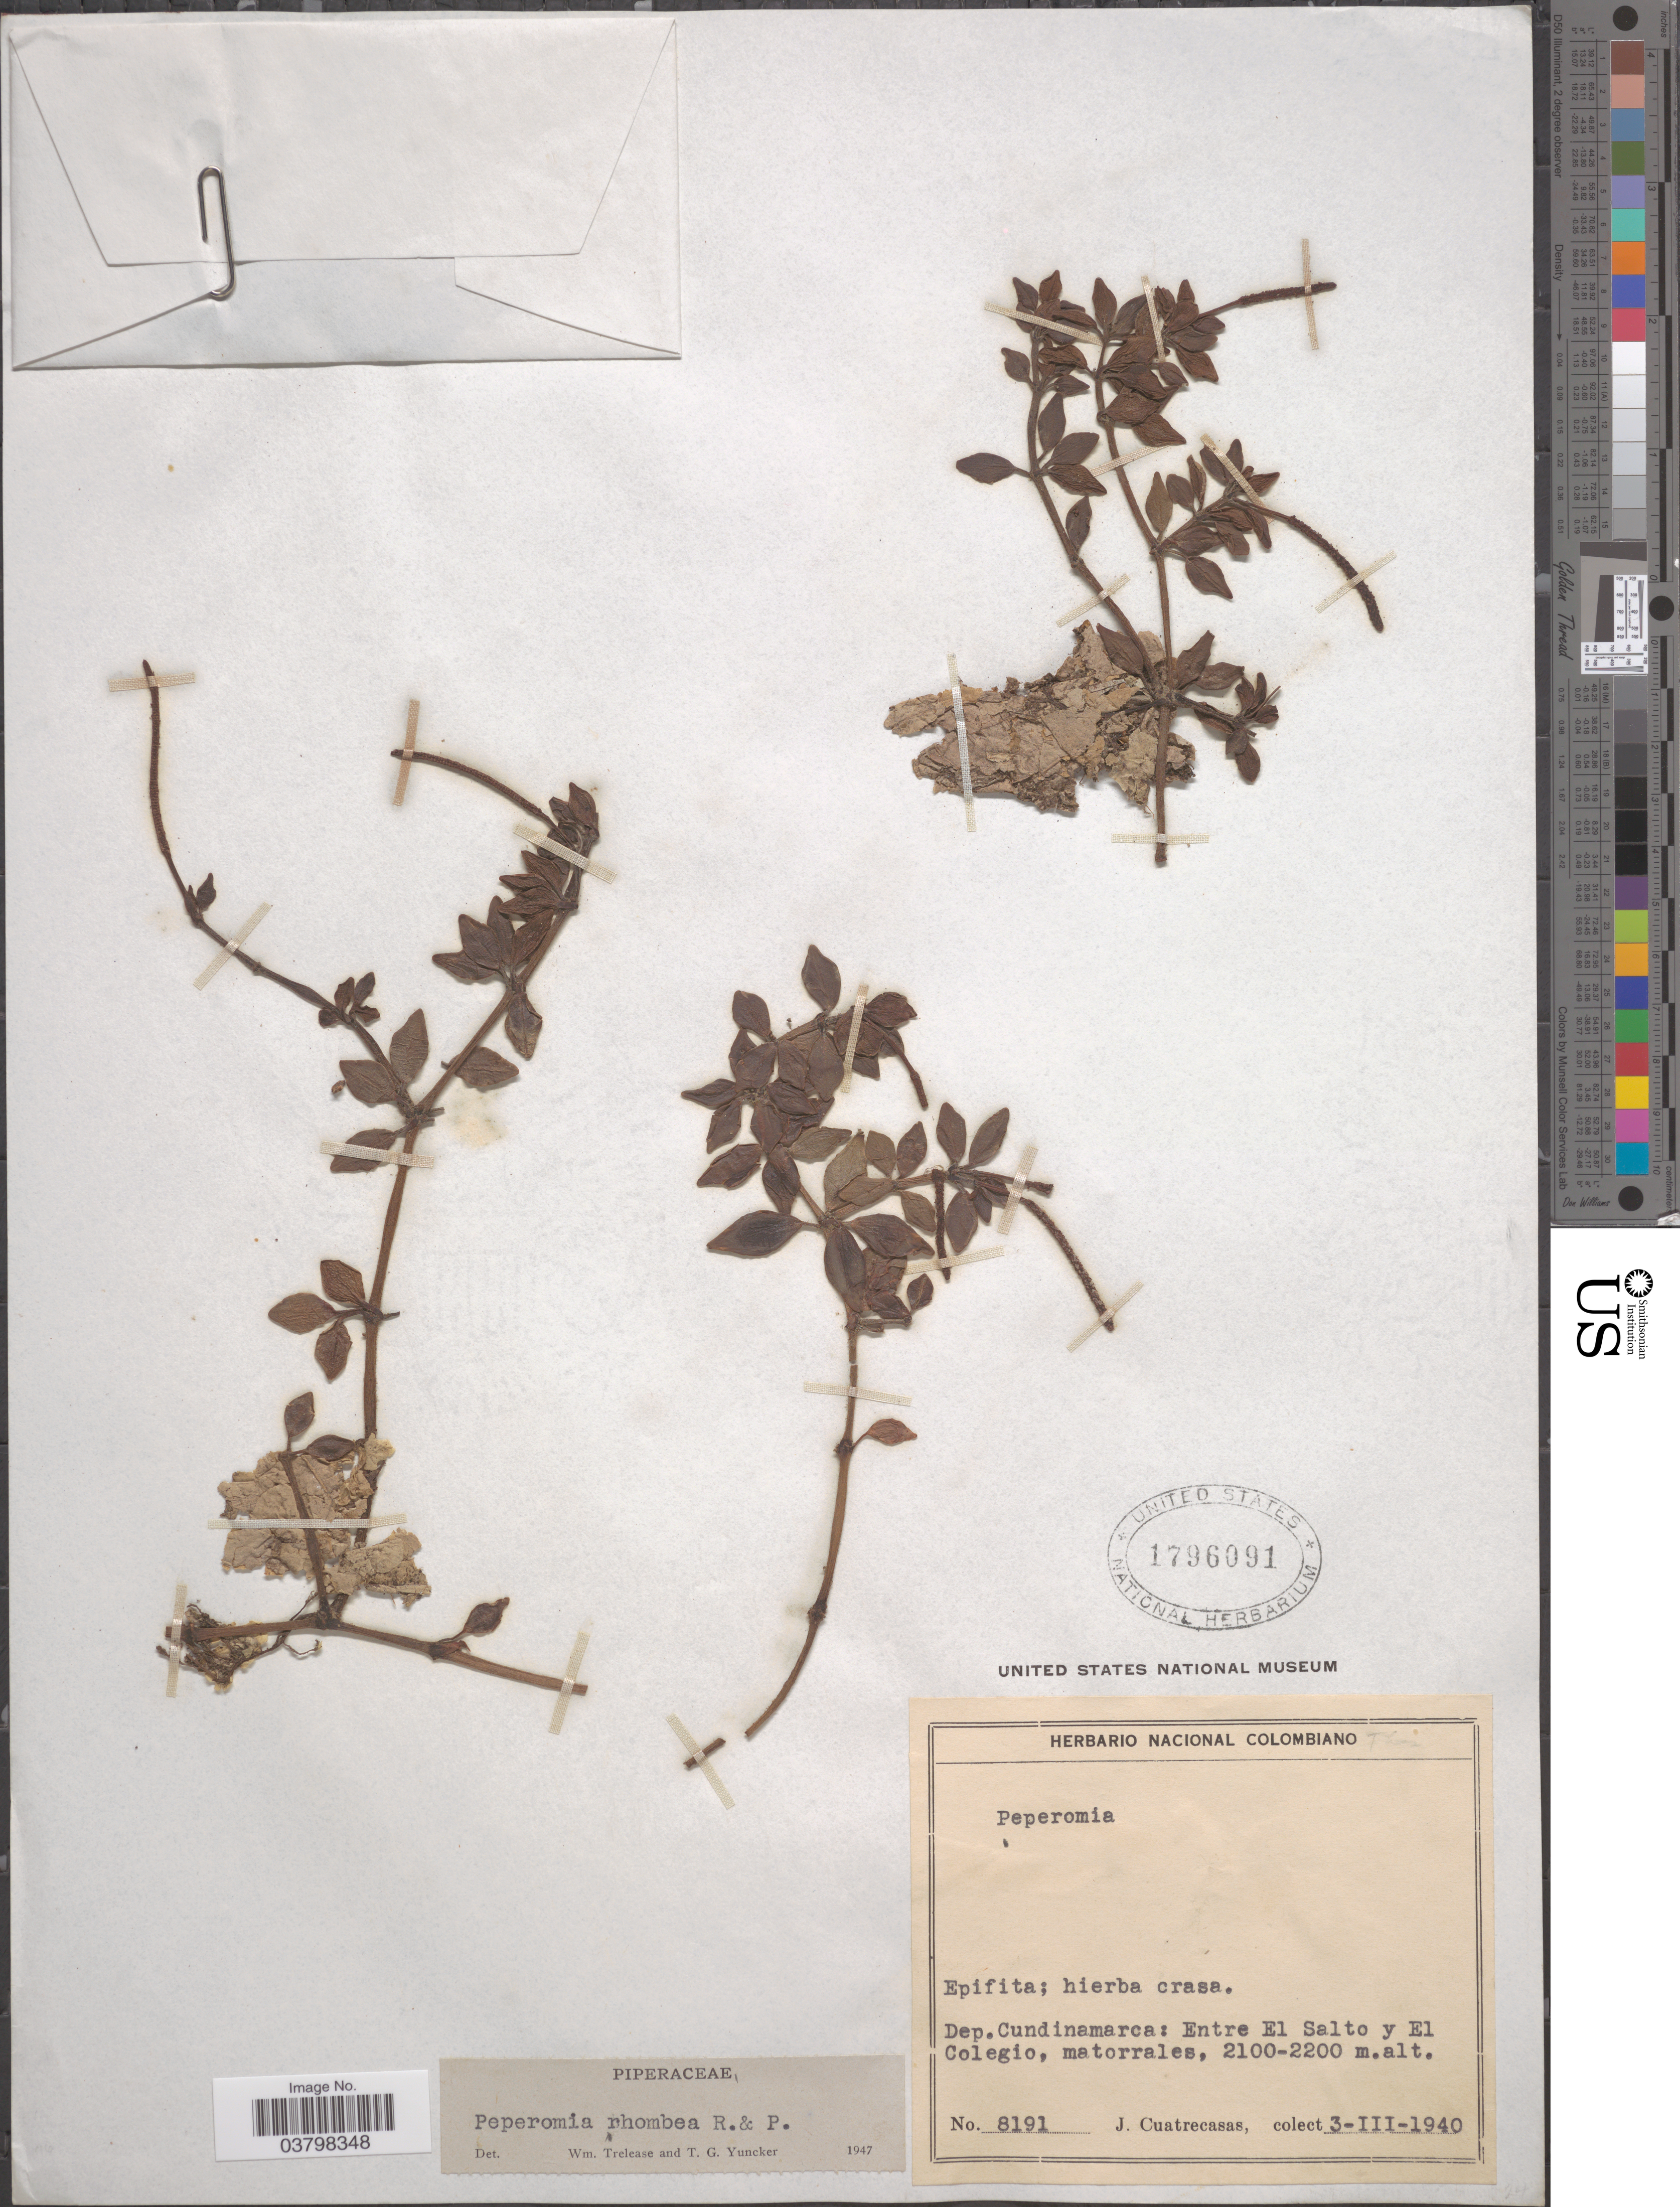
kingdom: Plantae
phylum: Tracheophyta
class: Magnoliopsida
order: Piperales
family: Piperaceae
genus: Peperomia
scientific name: Peperomia rhombea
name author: Ruiz & Pav.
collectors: J. Cuatrecasas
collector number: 8191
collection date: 1940-03-03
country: Colombia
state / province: Cundinamarca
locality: Dep. Cundinamarca: Entre El Salto y El Colegia, matorrales.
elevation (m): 2100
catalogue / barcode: US 1796091